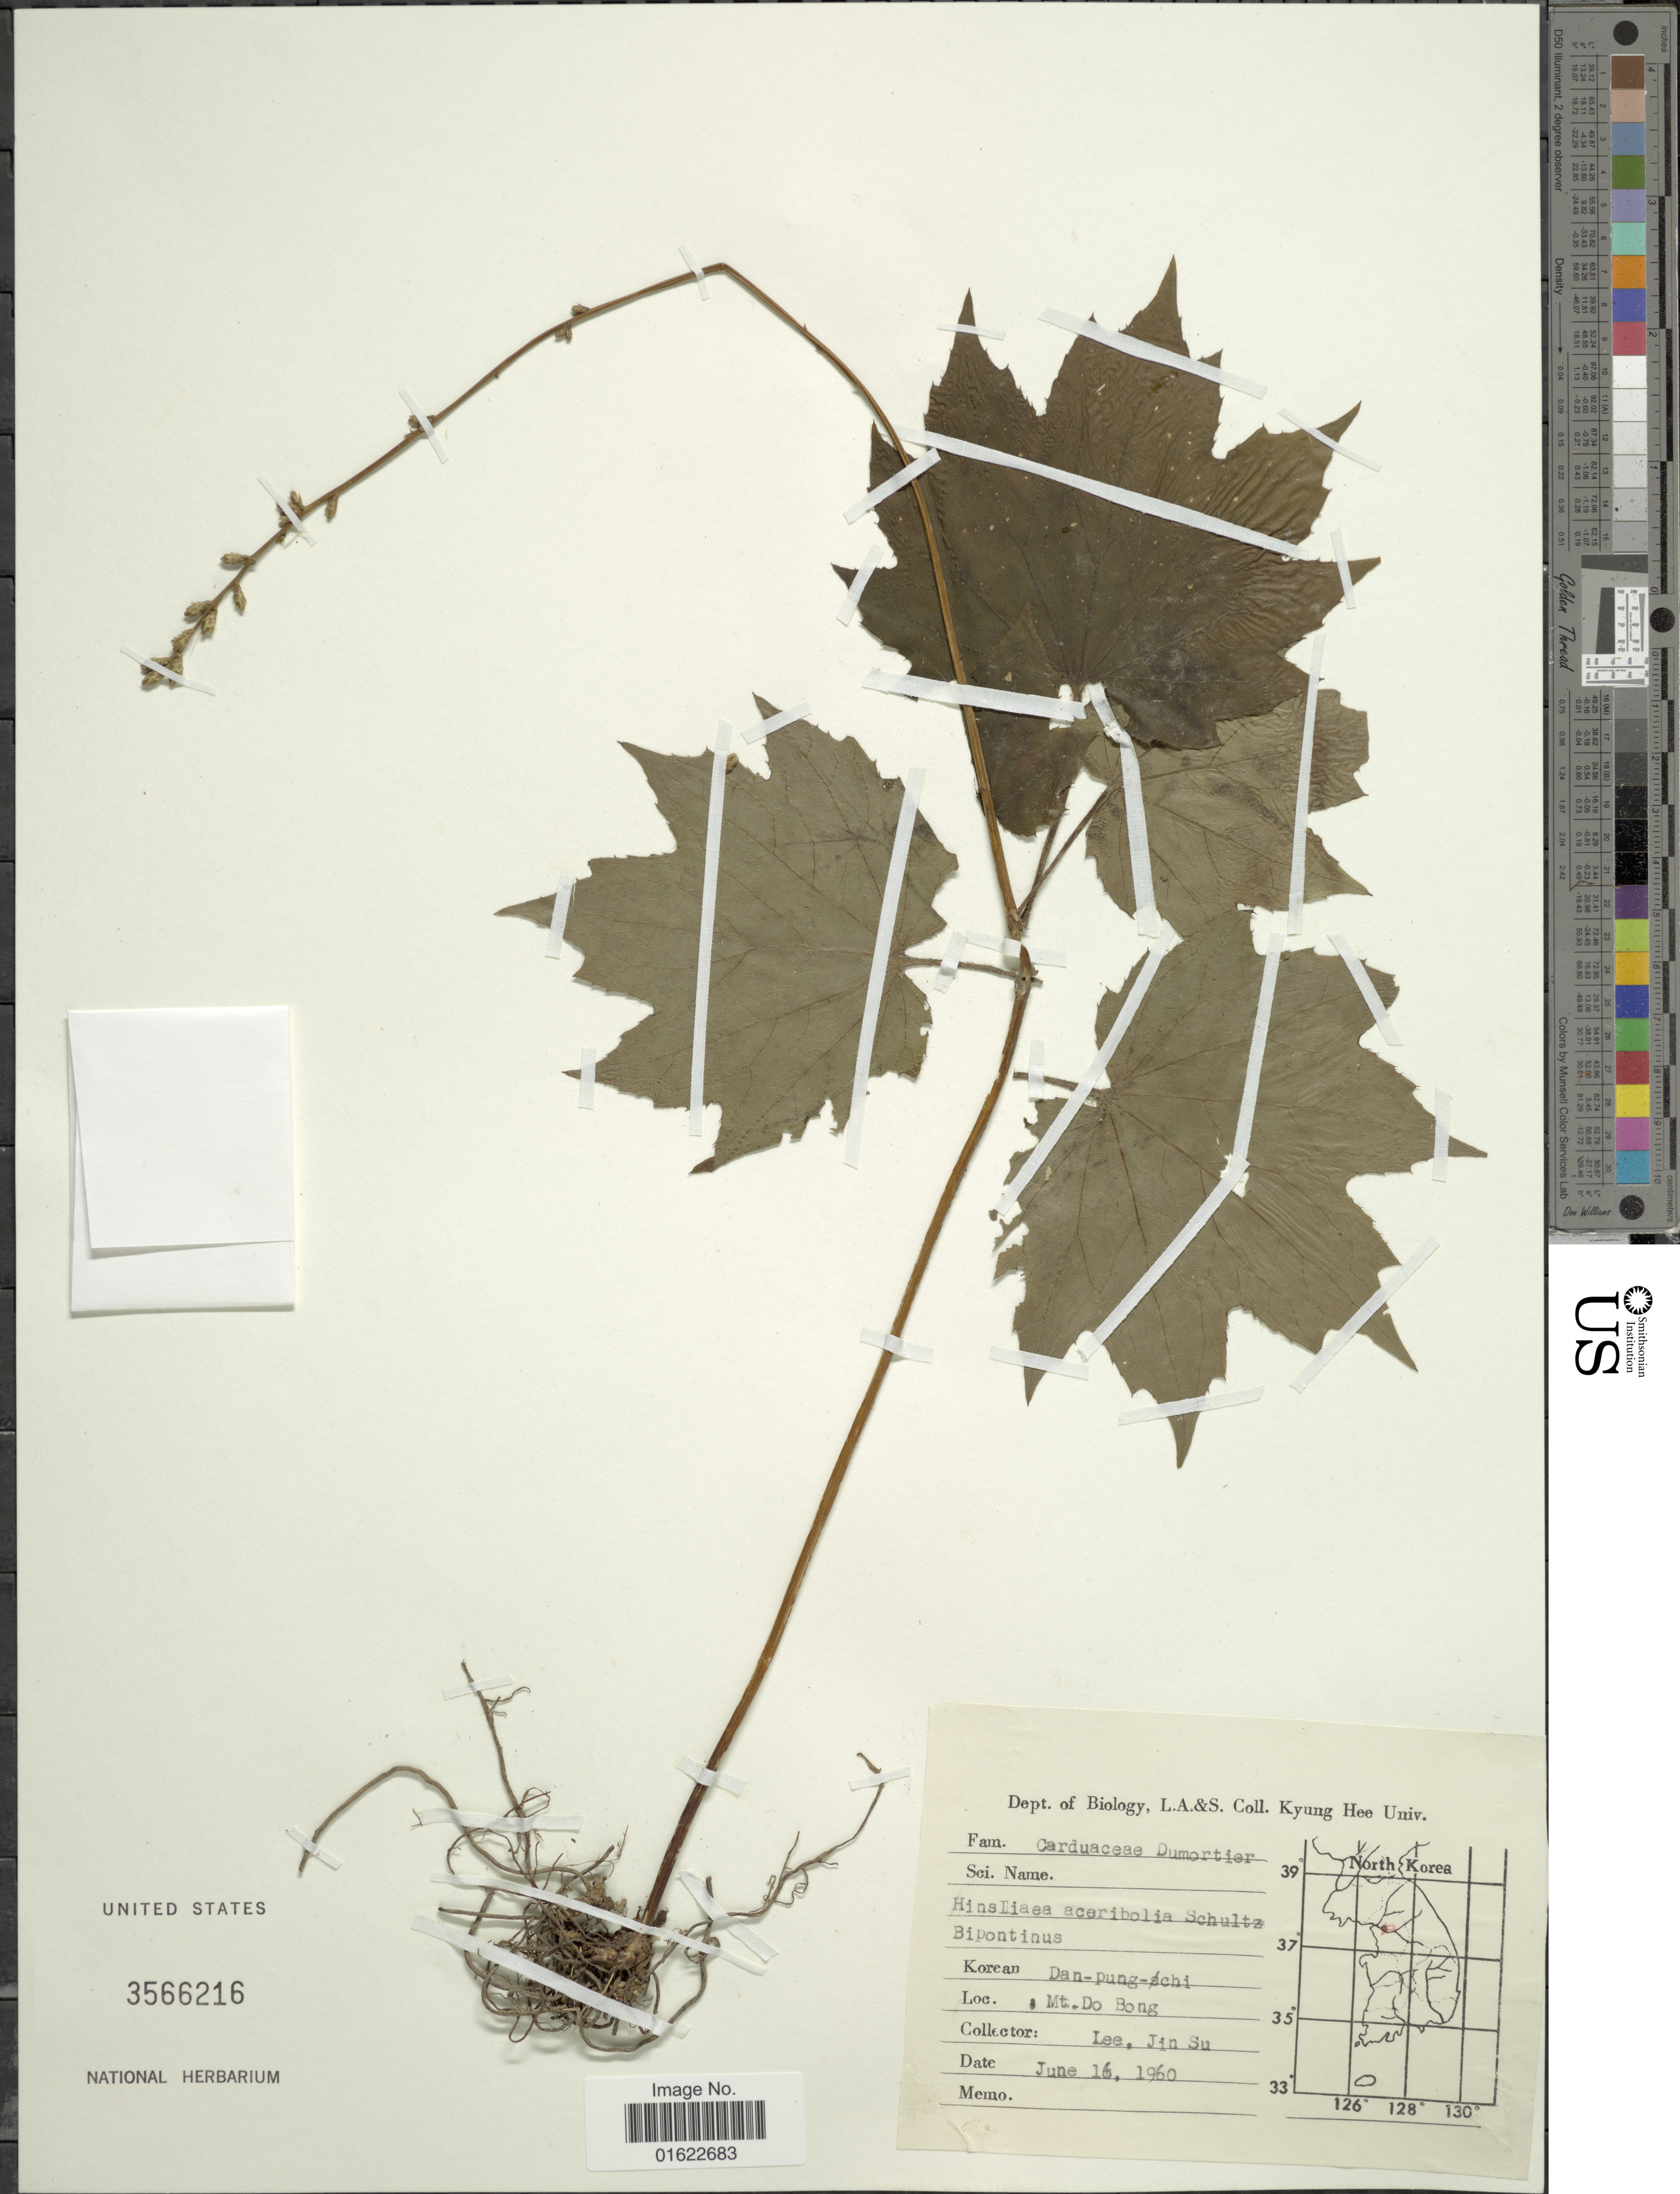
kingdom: Plantae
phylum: Tracheophyta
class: Magnoliopsida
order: Asterales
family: Asteraceae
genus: Ainsliaea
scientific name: Ainsliaea acerifolia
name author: Sch. Bip.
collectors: J. Lee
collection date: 1960-06-16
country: South Korea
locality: Dan-pung-chi, Mt. Do Bong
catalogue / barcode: US 3566216